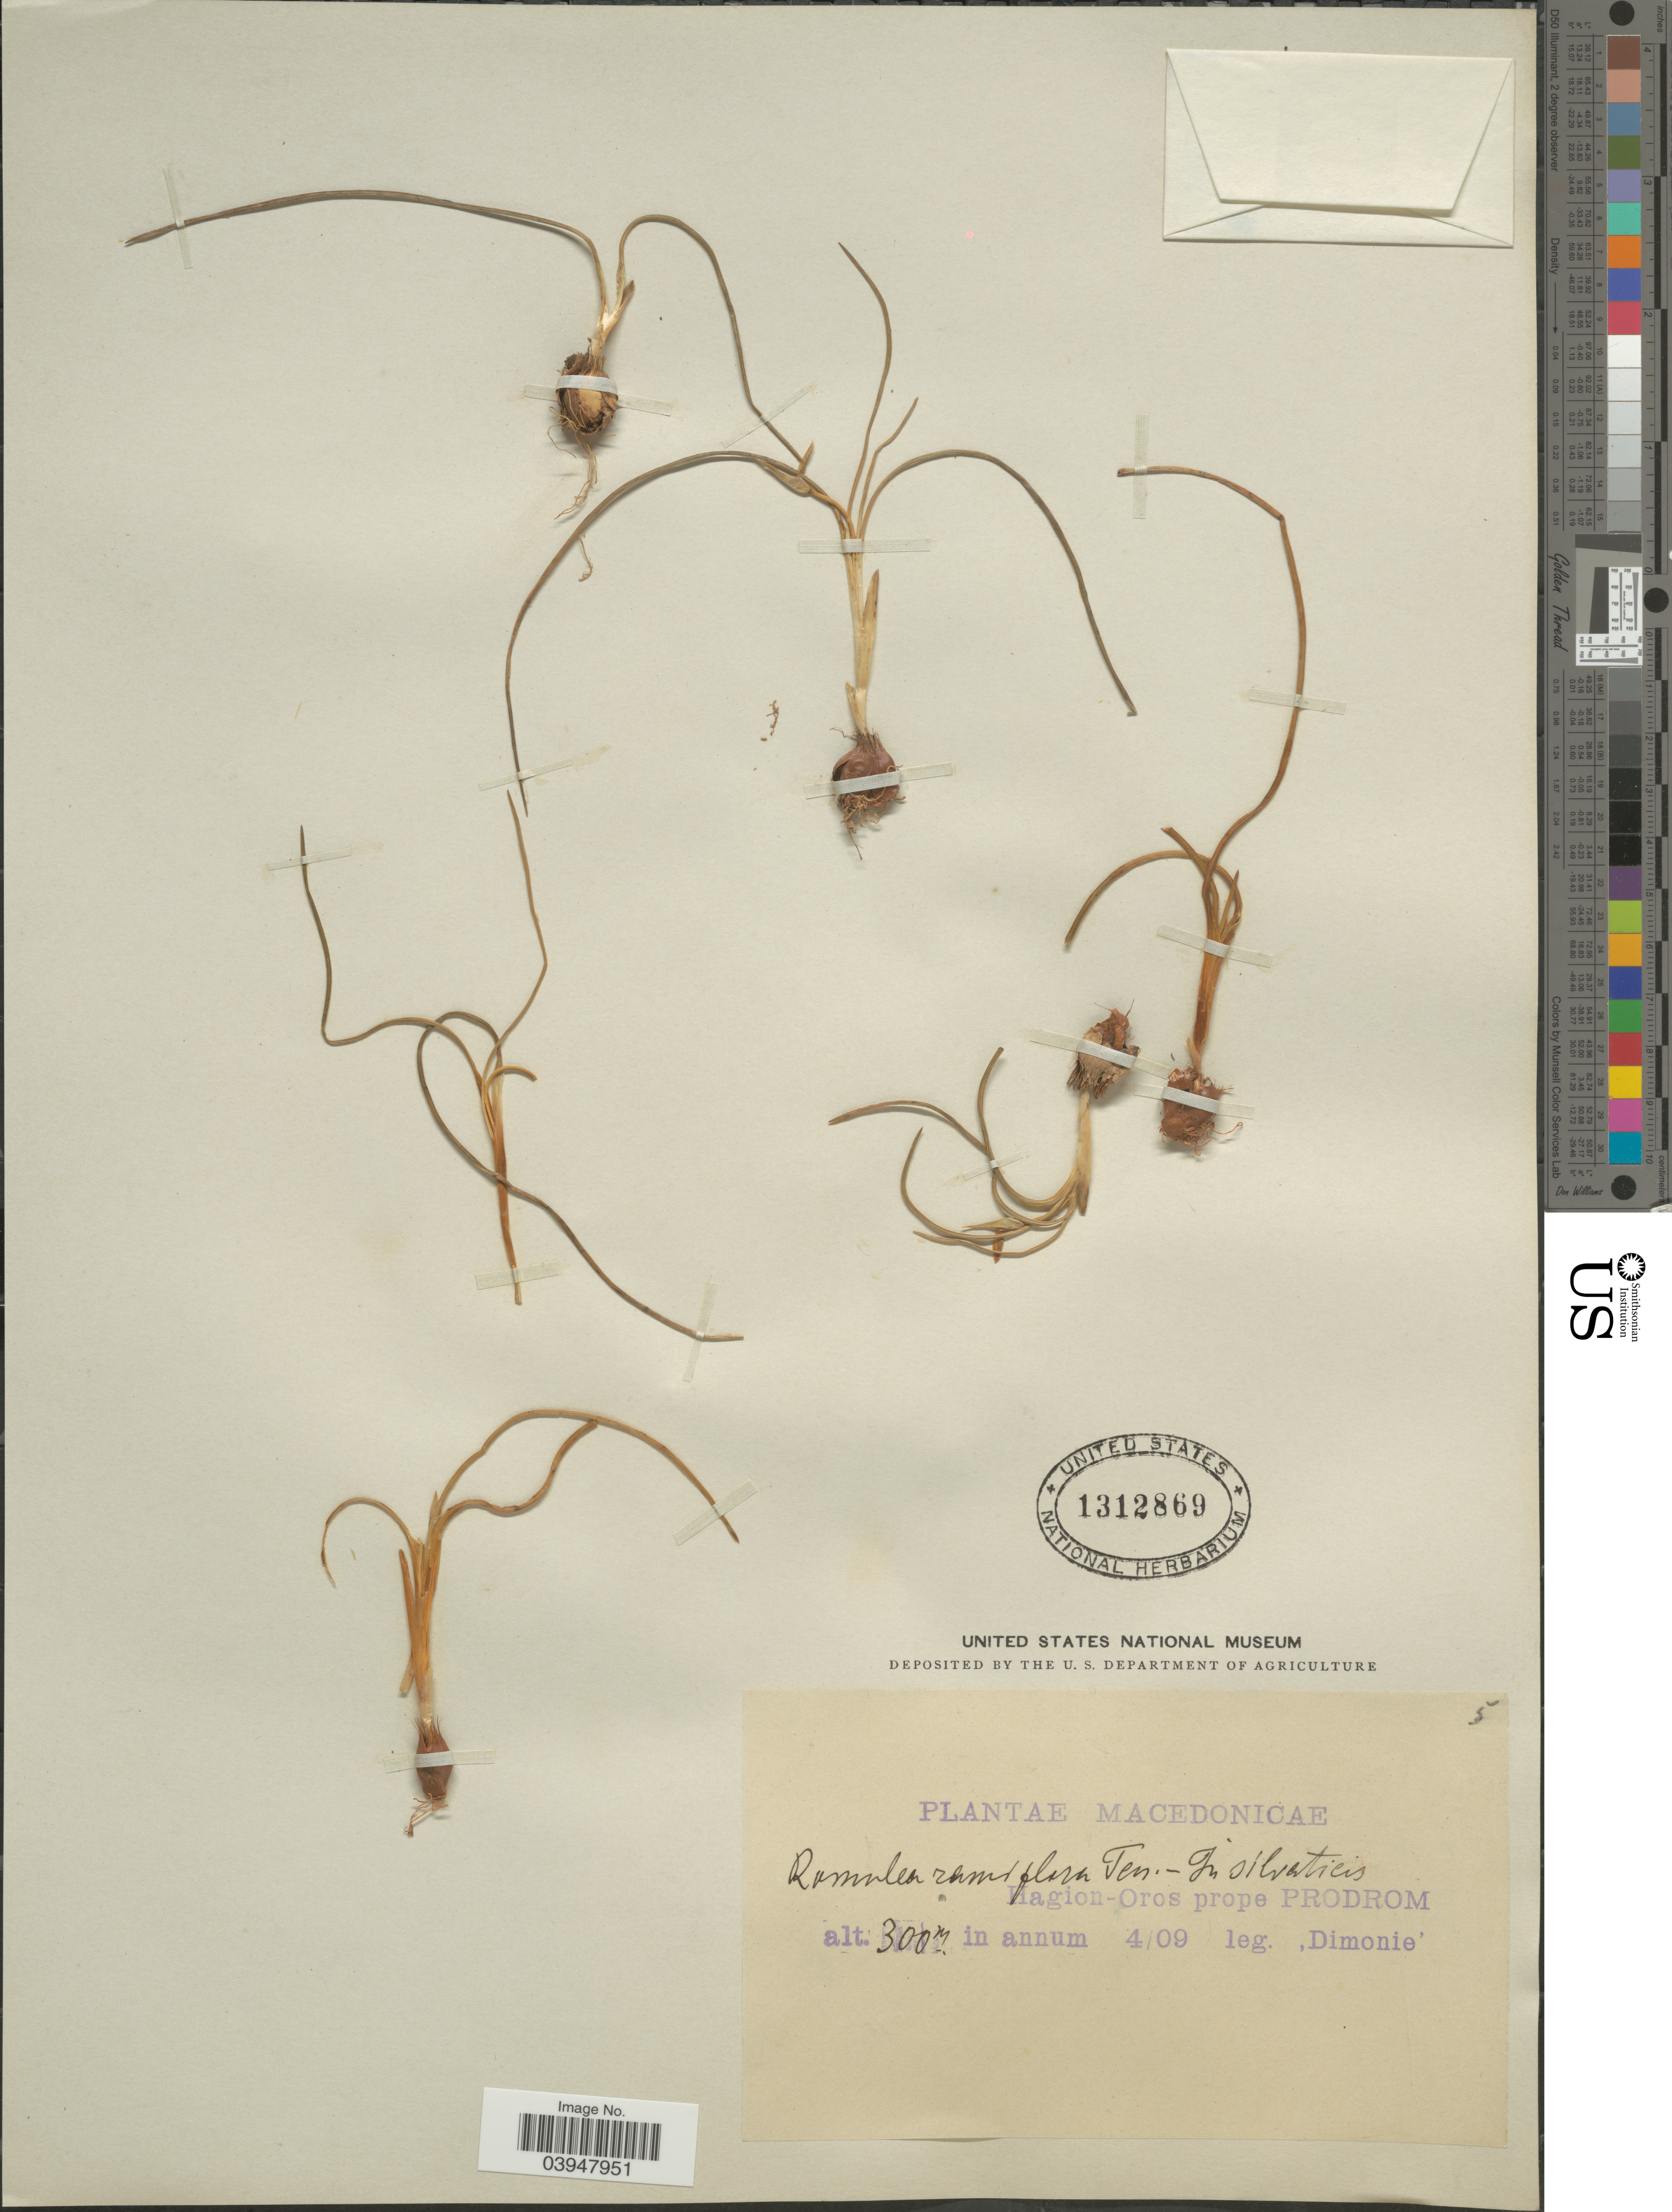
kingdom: Plantae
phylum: Tracheophyta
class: Liliopsida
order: Asparagales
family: Iridaceae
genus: Romulea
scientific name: Romulea ramiflora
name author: Ten.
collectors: -. Dimonie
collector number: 5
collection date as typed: Transcribed d/m/y: /4/9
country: Greece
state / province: Mount Athoa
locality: Hagion-Oros prope Prodrom.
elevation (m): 300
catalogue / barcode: US 1312869